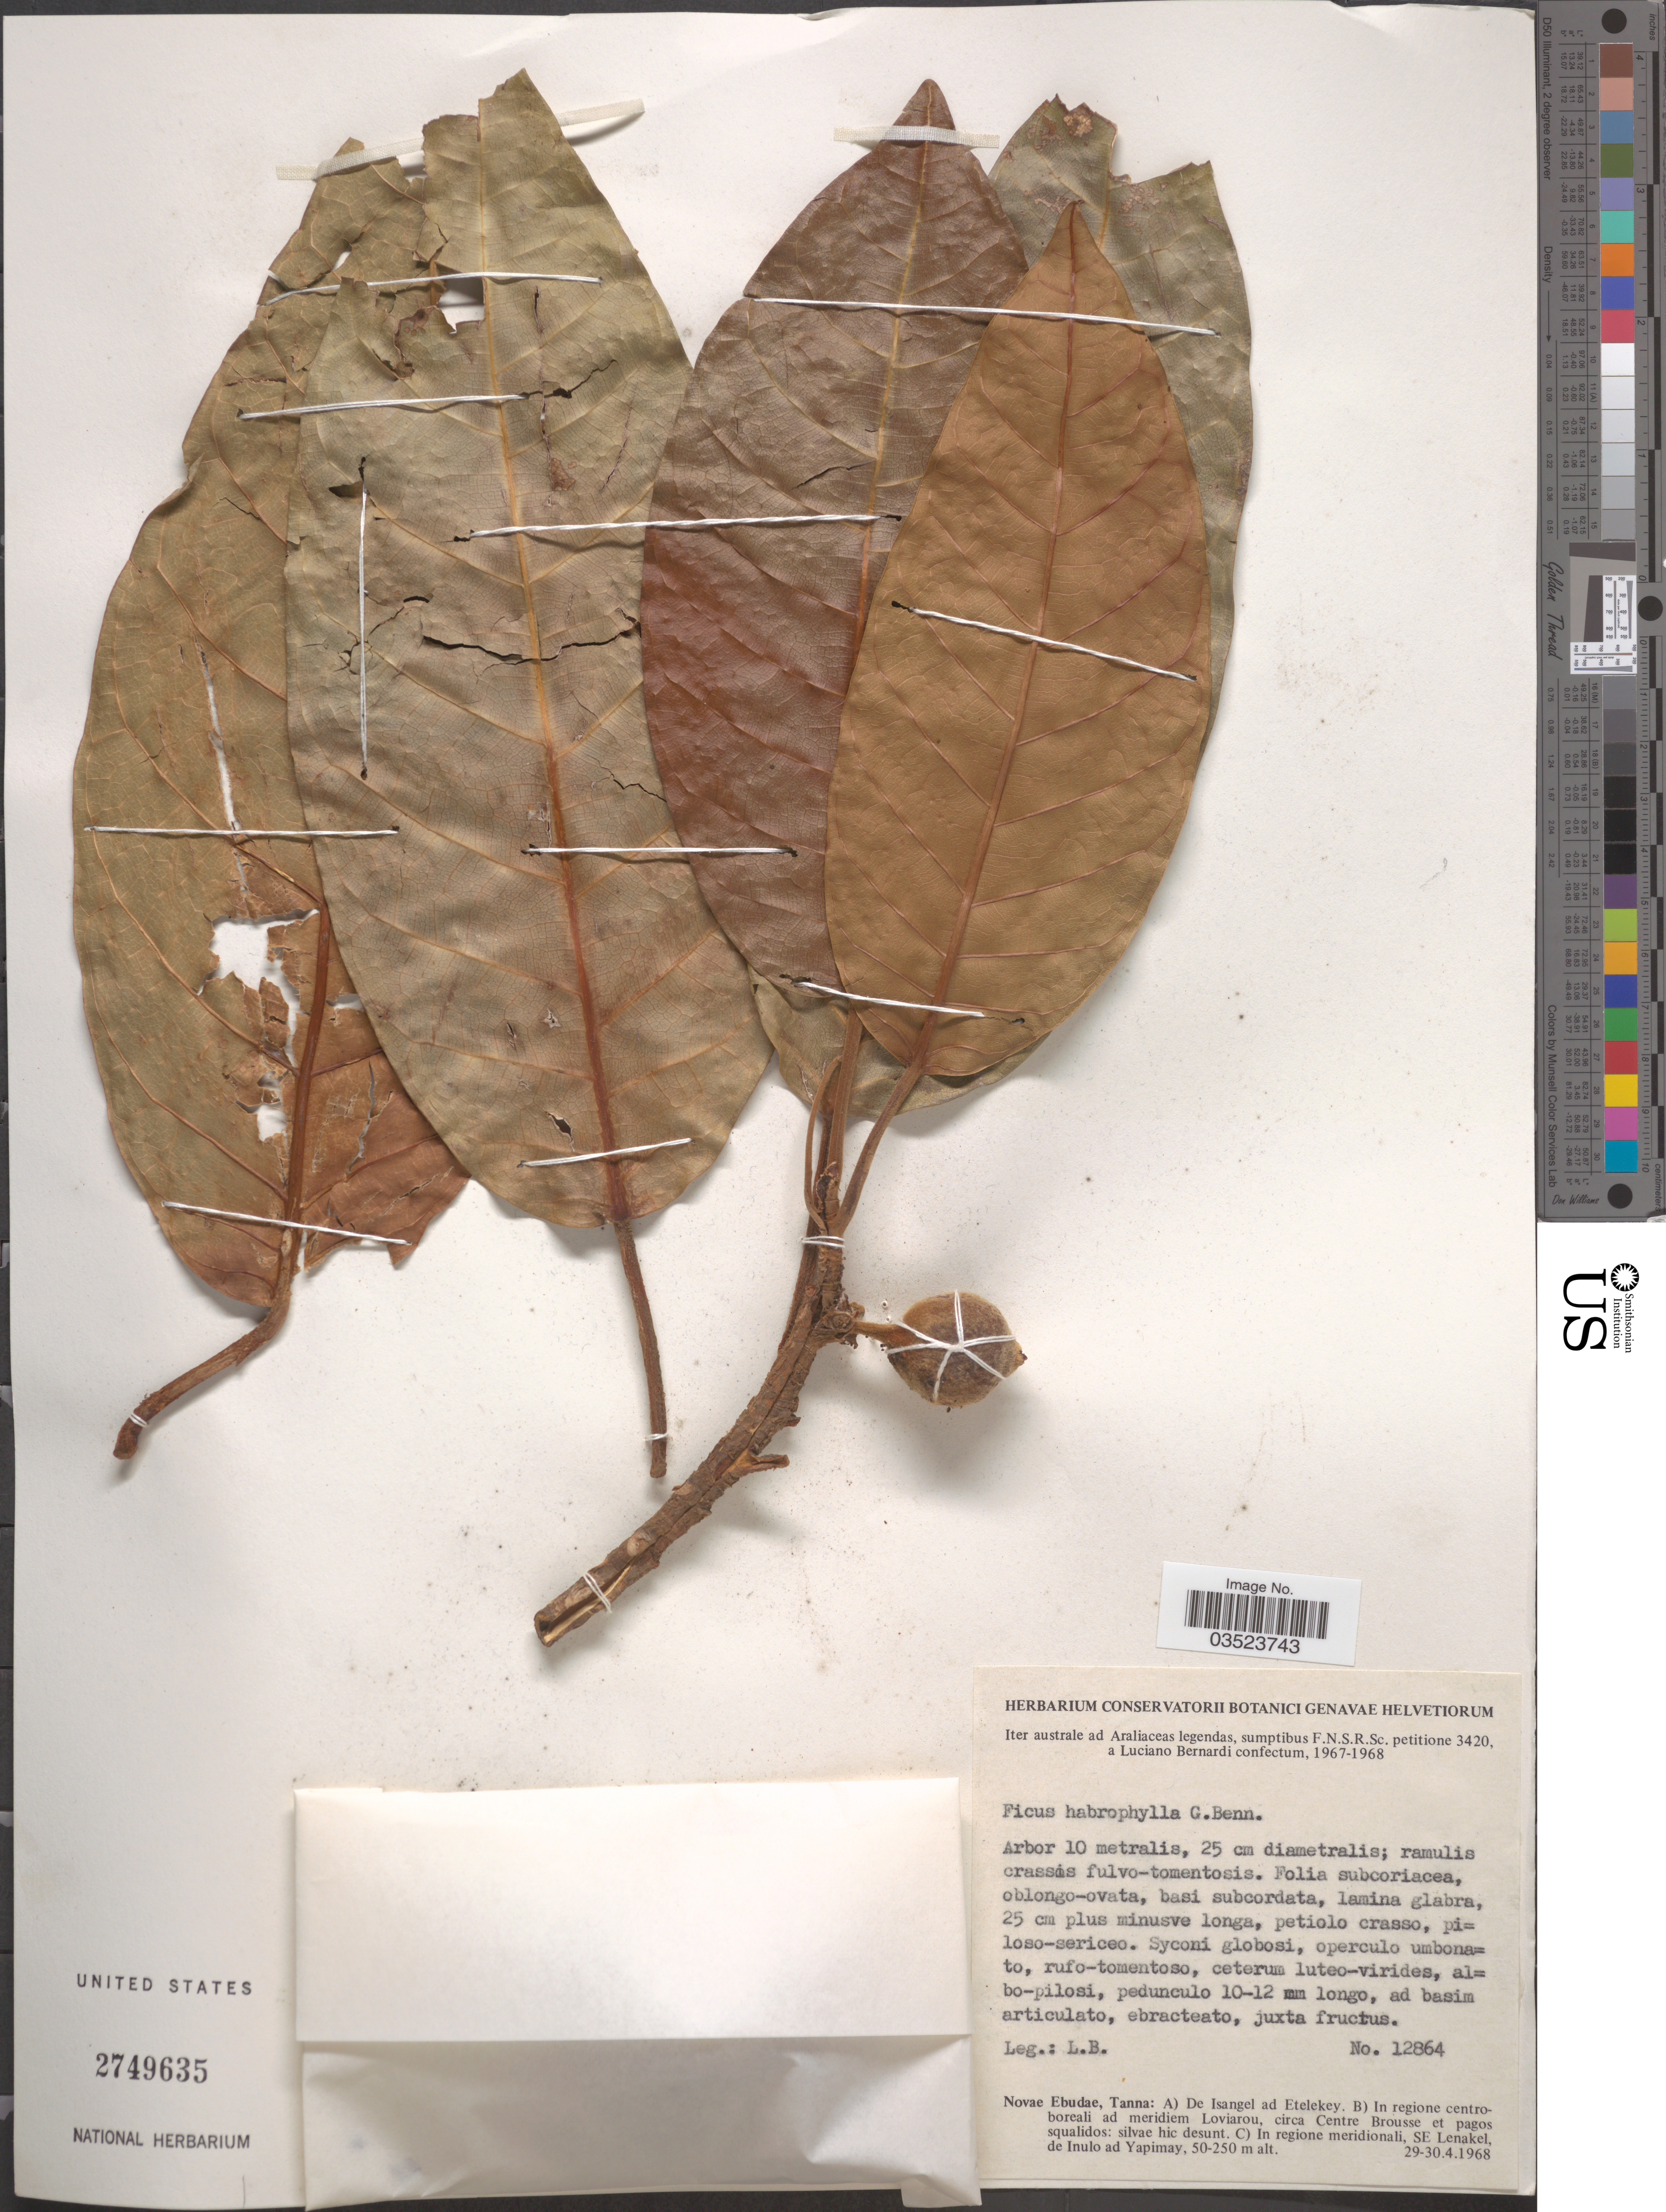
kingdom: Plantae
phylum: Tracheophyta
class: Magnoliopsida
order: Rosales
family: Moraceae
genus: Ficus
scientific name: Ficus habrophylla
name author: G. Benn. ex Seem.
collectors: L. Bernardi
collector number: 12864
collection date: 1968-04-29/1968-04-30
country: Vanuatu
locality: Novae Ebudae, Tanna: A) De Isangel ad Etelekey, B) In regione centro-boreali ad meridiem Loviarou, circa Centre Brousse et pagos squalidos: silva hic desunt. C) In regione meridionali, SE Lenakel, de Inulo ad Yapimay.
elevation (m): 50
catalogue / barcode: US 2749635